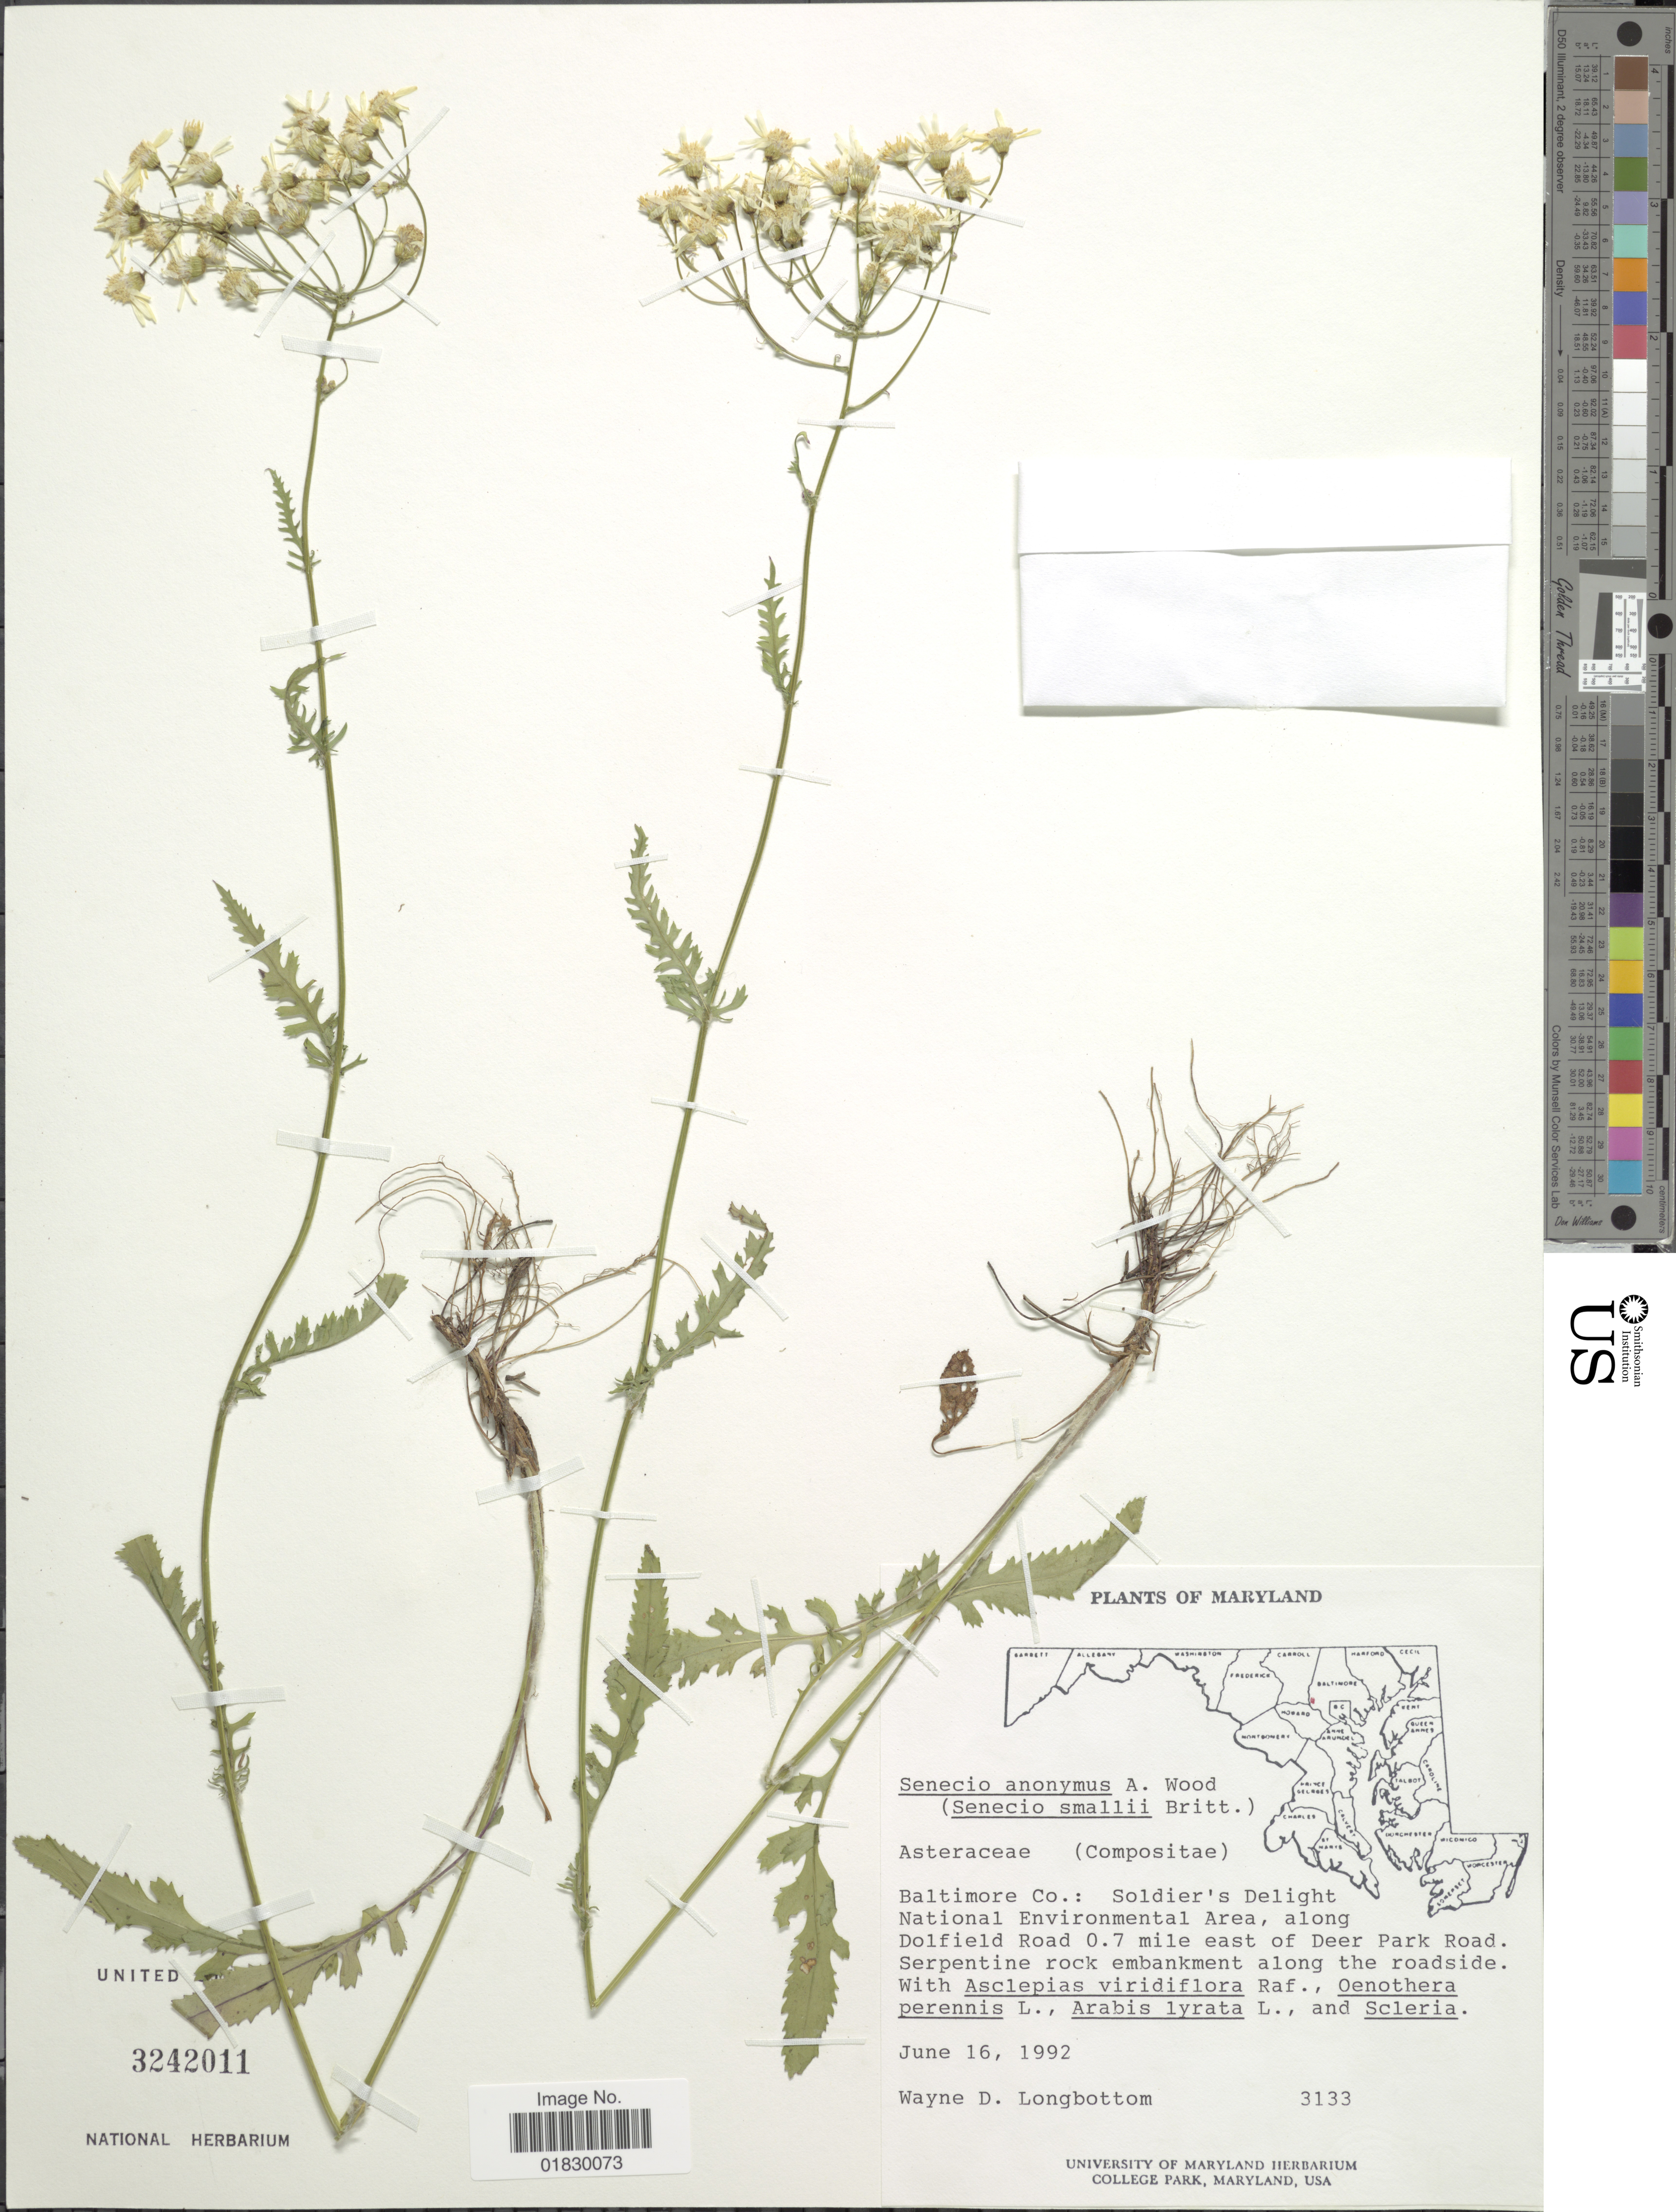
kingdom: Plantae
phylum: Tracheophyta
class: Magnoliopsida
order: Asterales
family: Asteraceae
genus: Packera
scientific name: Packera anonyma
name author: (Alph. Wood) W.A. Weber & Á. Löve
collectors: W. D. Longbottom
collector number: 3133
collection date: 1992-06-16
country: United States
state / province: Maryland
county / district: Baltimore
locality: Baltimore Co.: Soldier's Delight National Environmental Area, along Dolfield Road, 0.7 mile east of Deer Park Road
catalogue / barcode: US 3242011